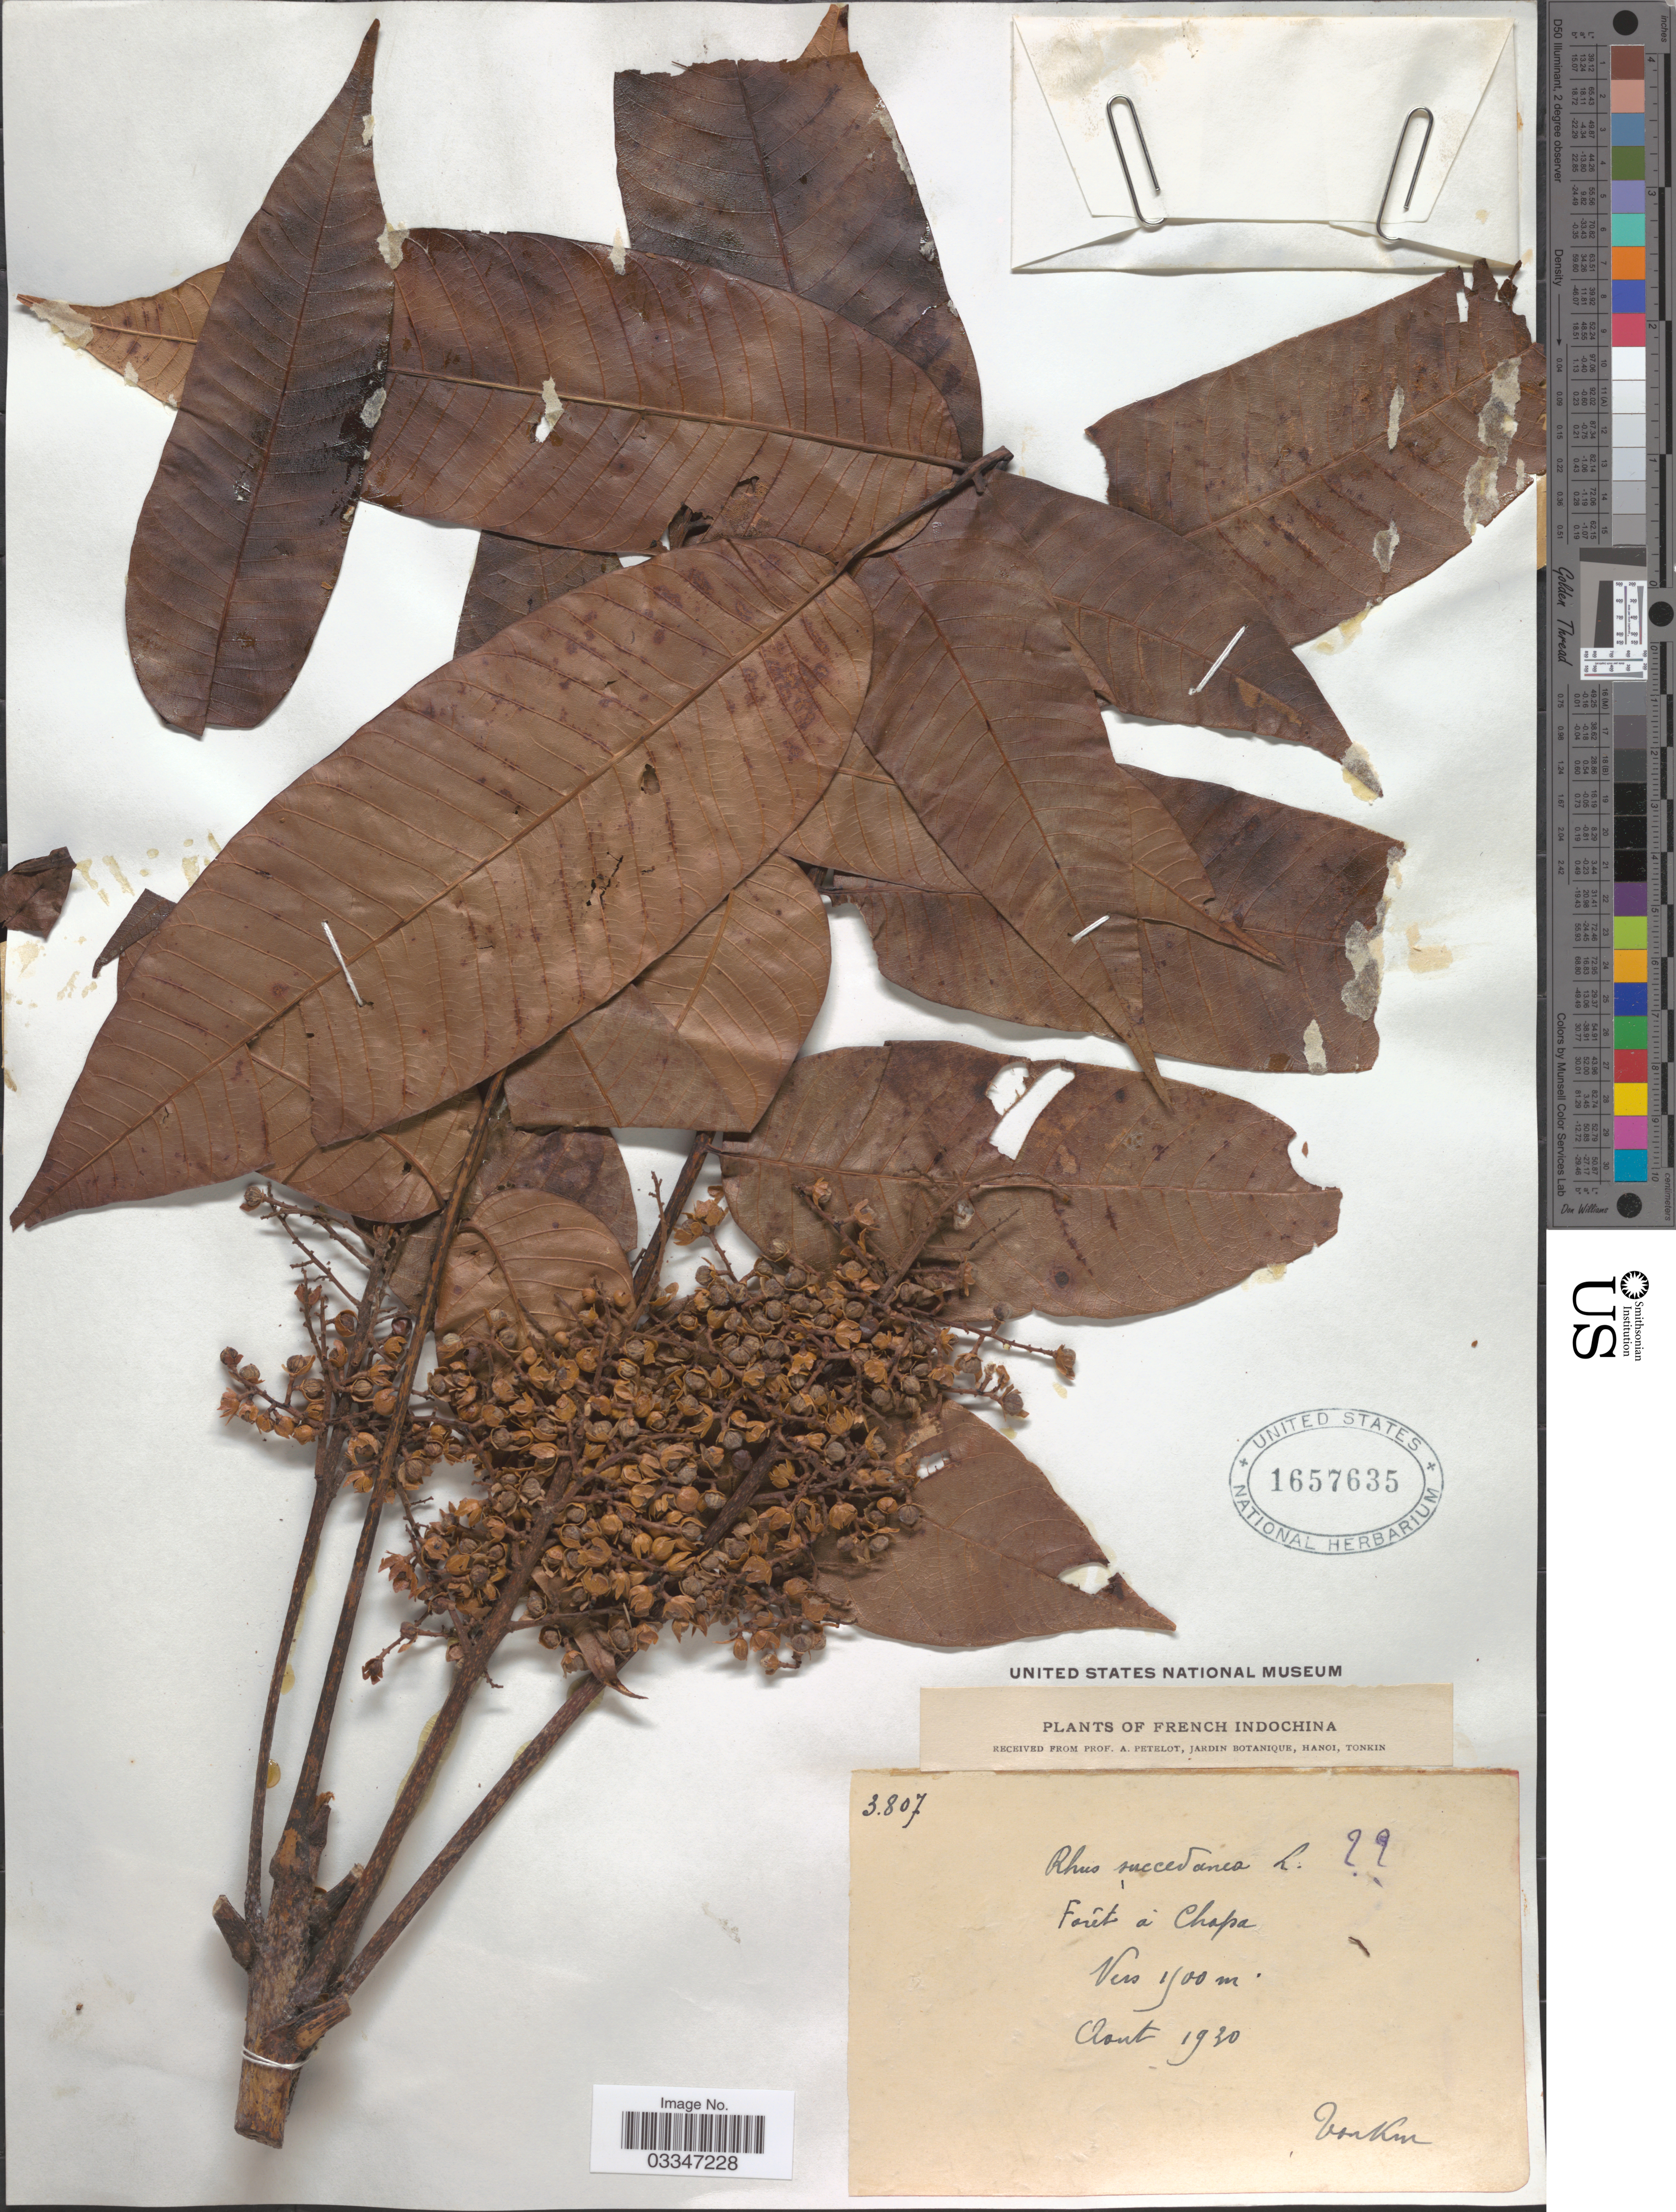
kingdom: Plantae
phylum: Tracheophyta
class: Magnoliopsida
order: Sapindales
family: Anacardiaceae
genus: Rhus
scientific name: Rhus succedanea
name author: L.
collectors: A. Petelot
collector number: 3807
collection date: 1930-08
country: Vietnam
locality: French Indochina. Forêt a Chapa.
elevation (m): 1500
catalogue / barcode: US 1657635